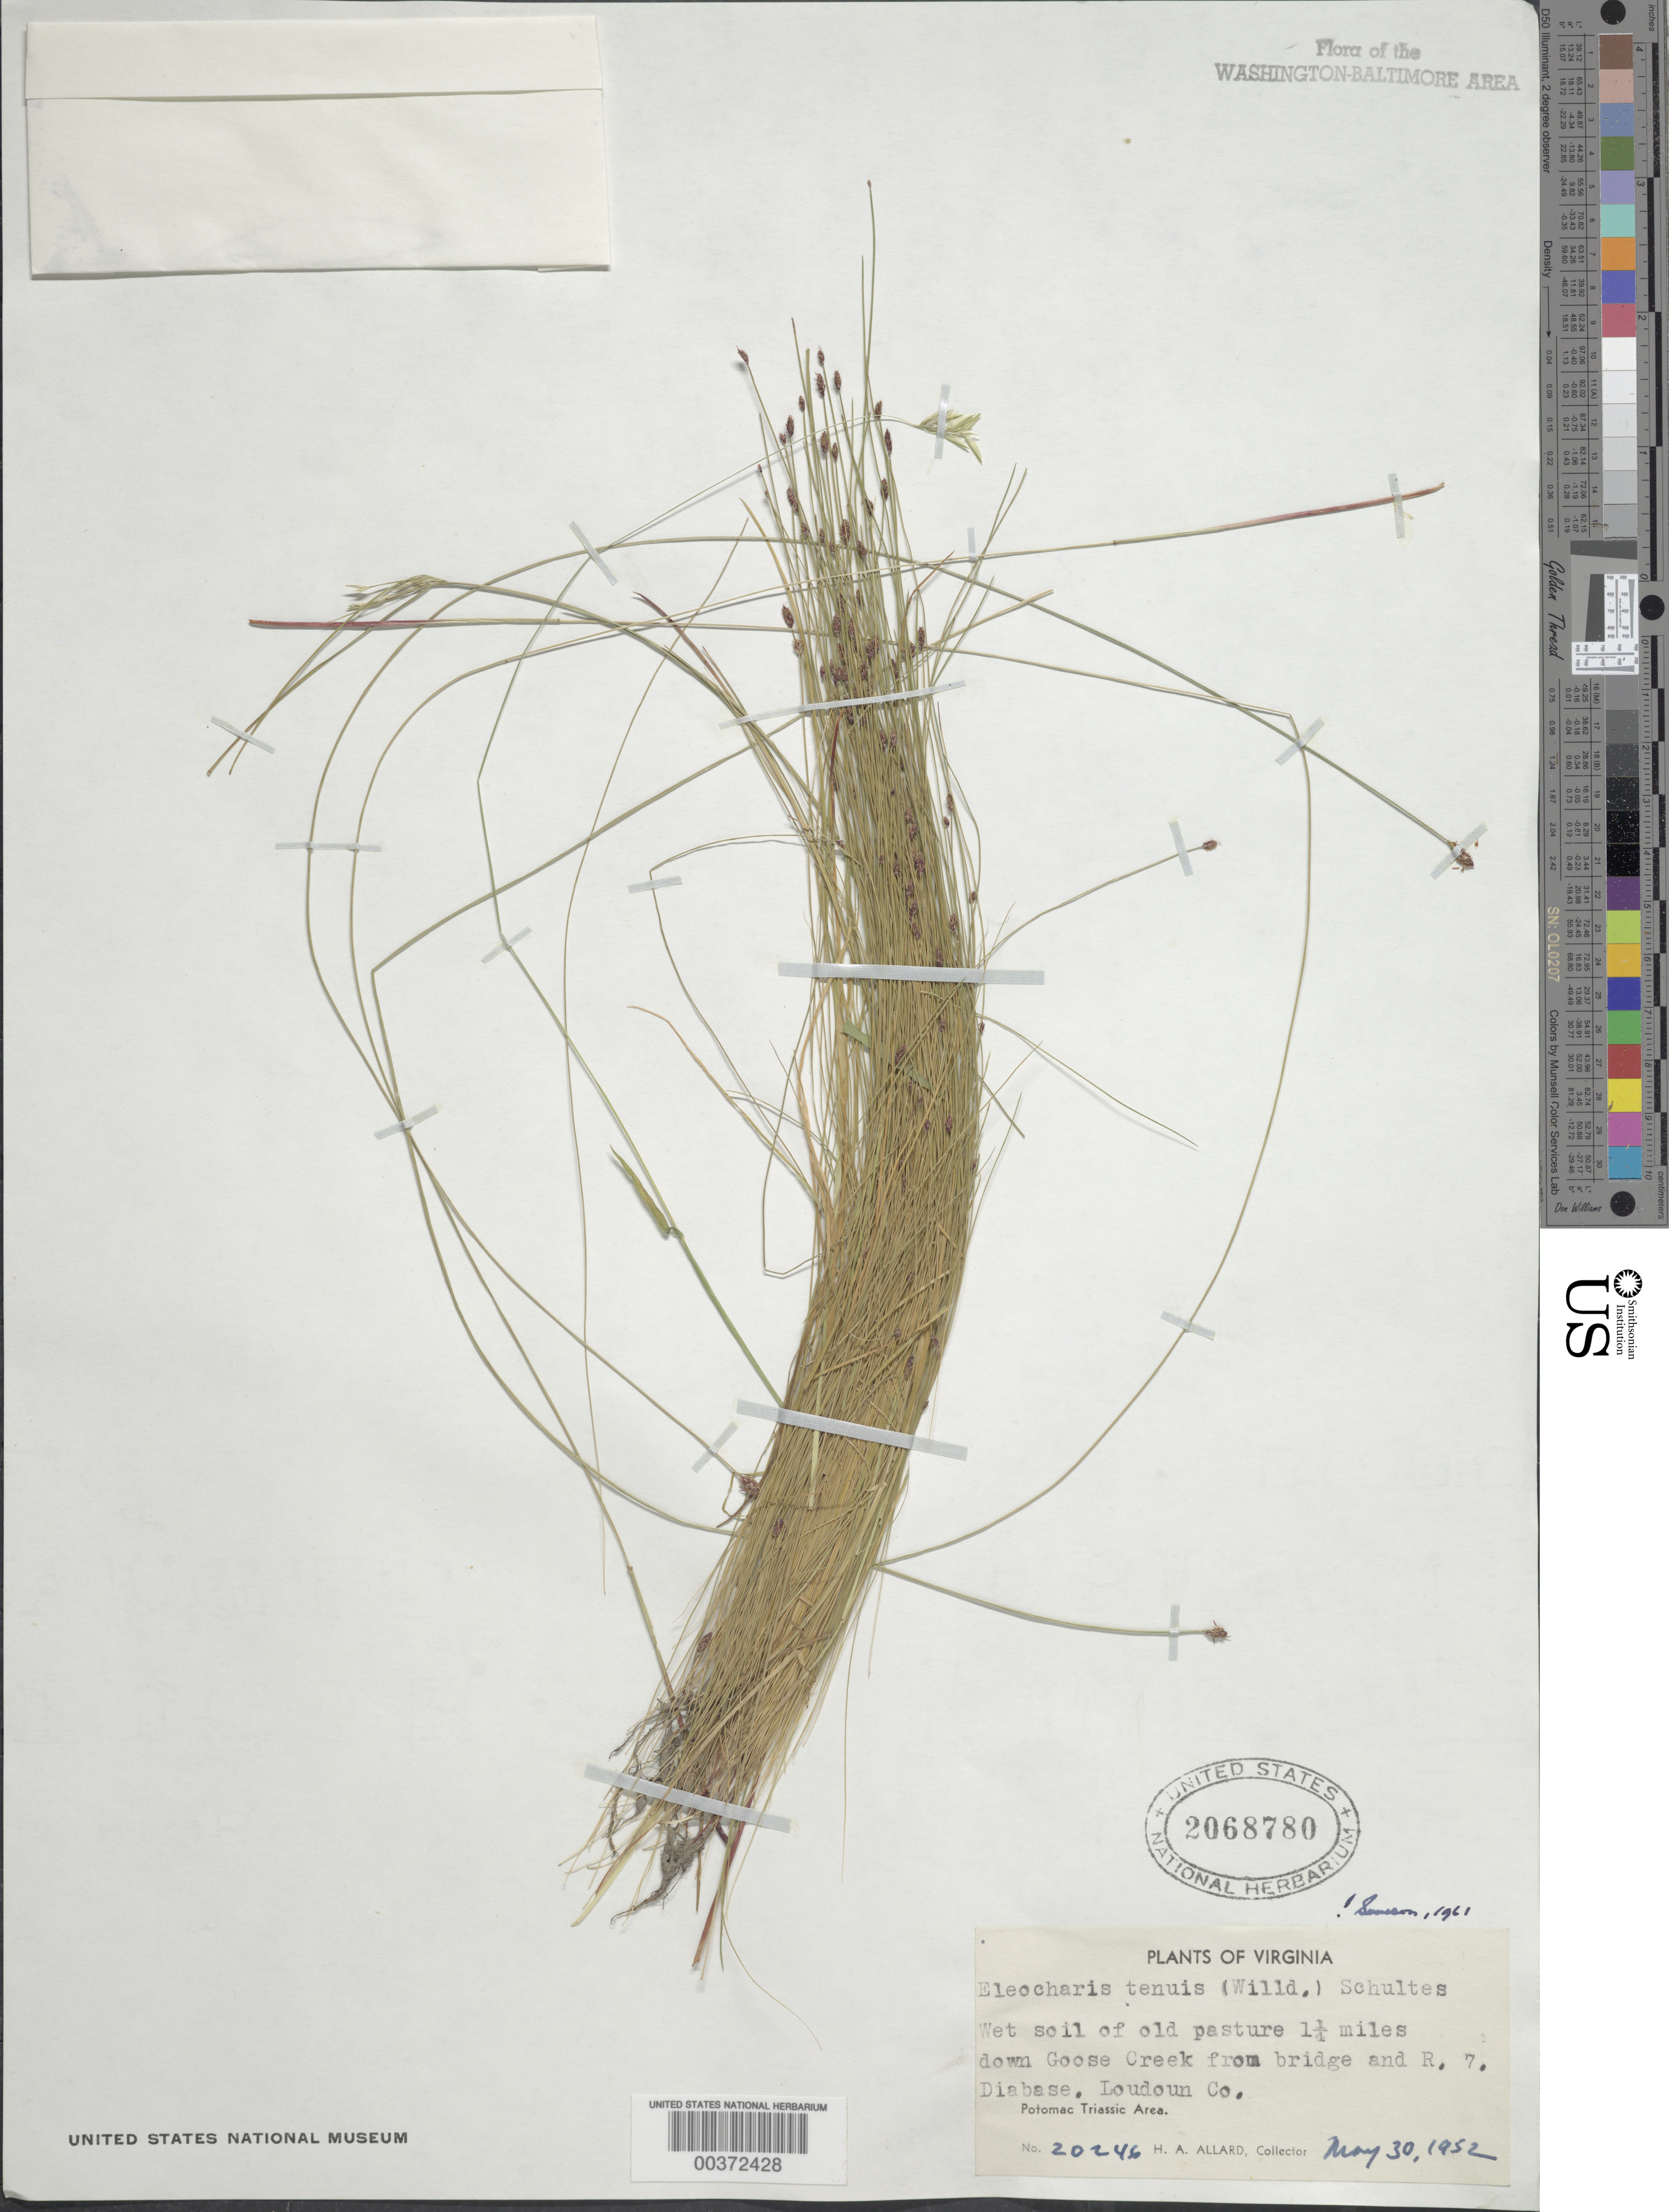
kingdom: Plantae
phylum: Tracheophyta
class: Liliopsida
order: Poales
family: Cyperaceae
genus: Eleocharis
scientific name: Eleocharis tenuis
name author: (Willd.) Schult.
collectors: H. A. Allard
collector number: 20246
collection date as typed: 30 May 1952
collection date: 1952-05-30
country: United States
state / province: Virginia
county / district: Loudoun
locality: downstream from Route 7 on Goose Creek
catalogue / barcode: US 2068780